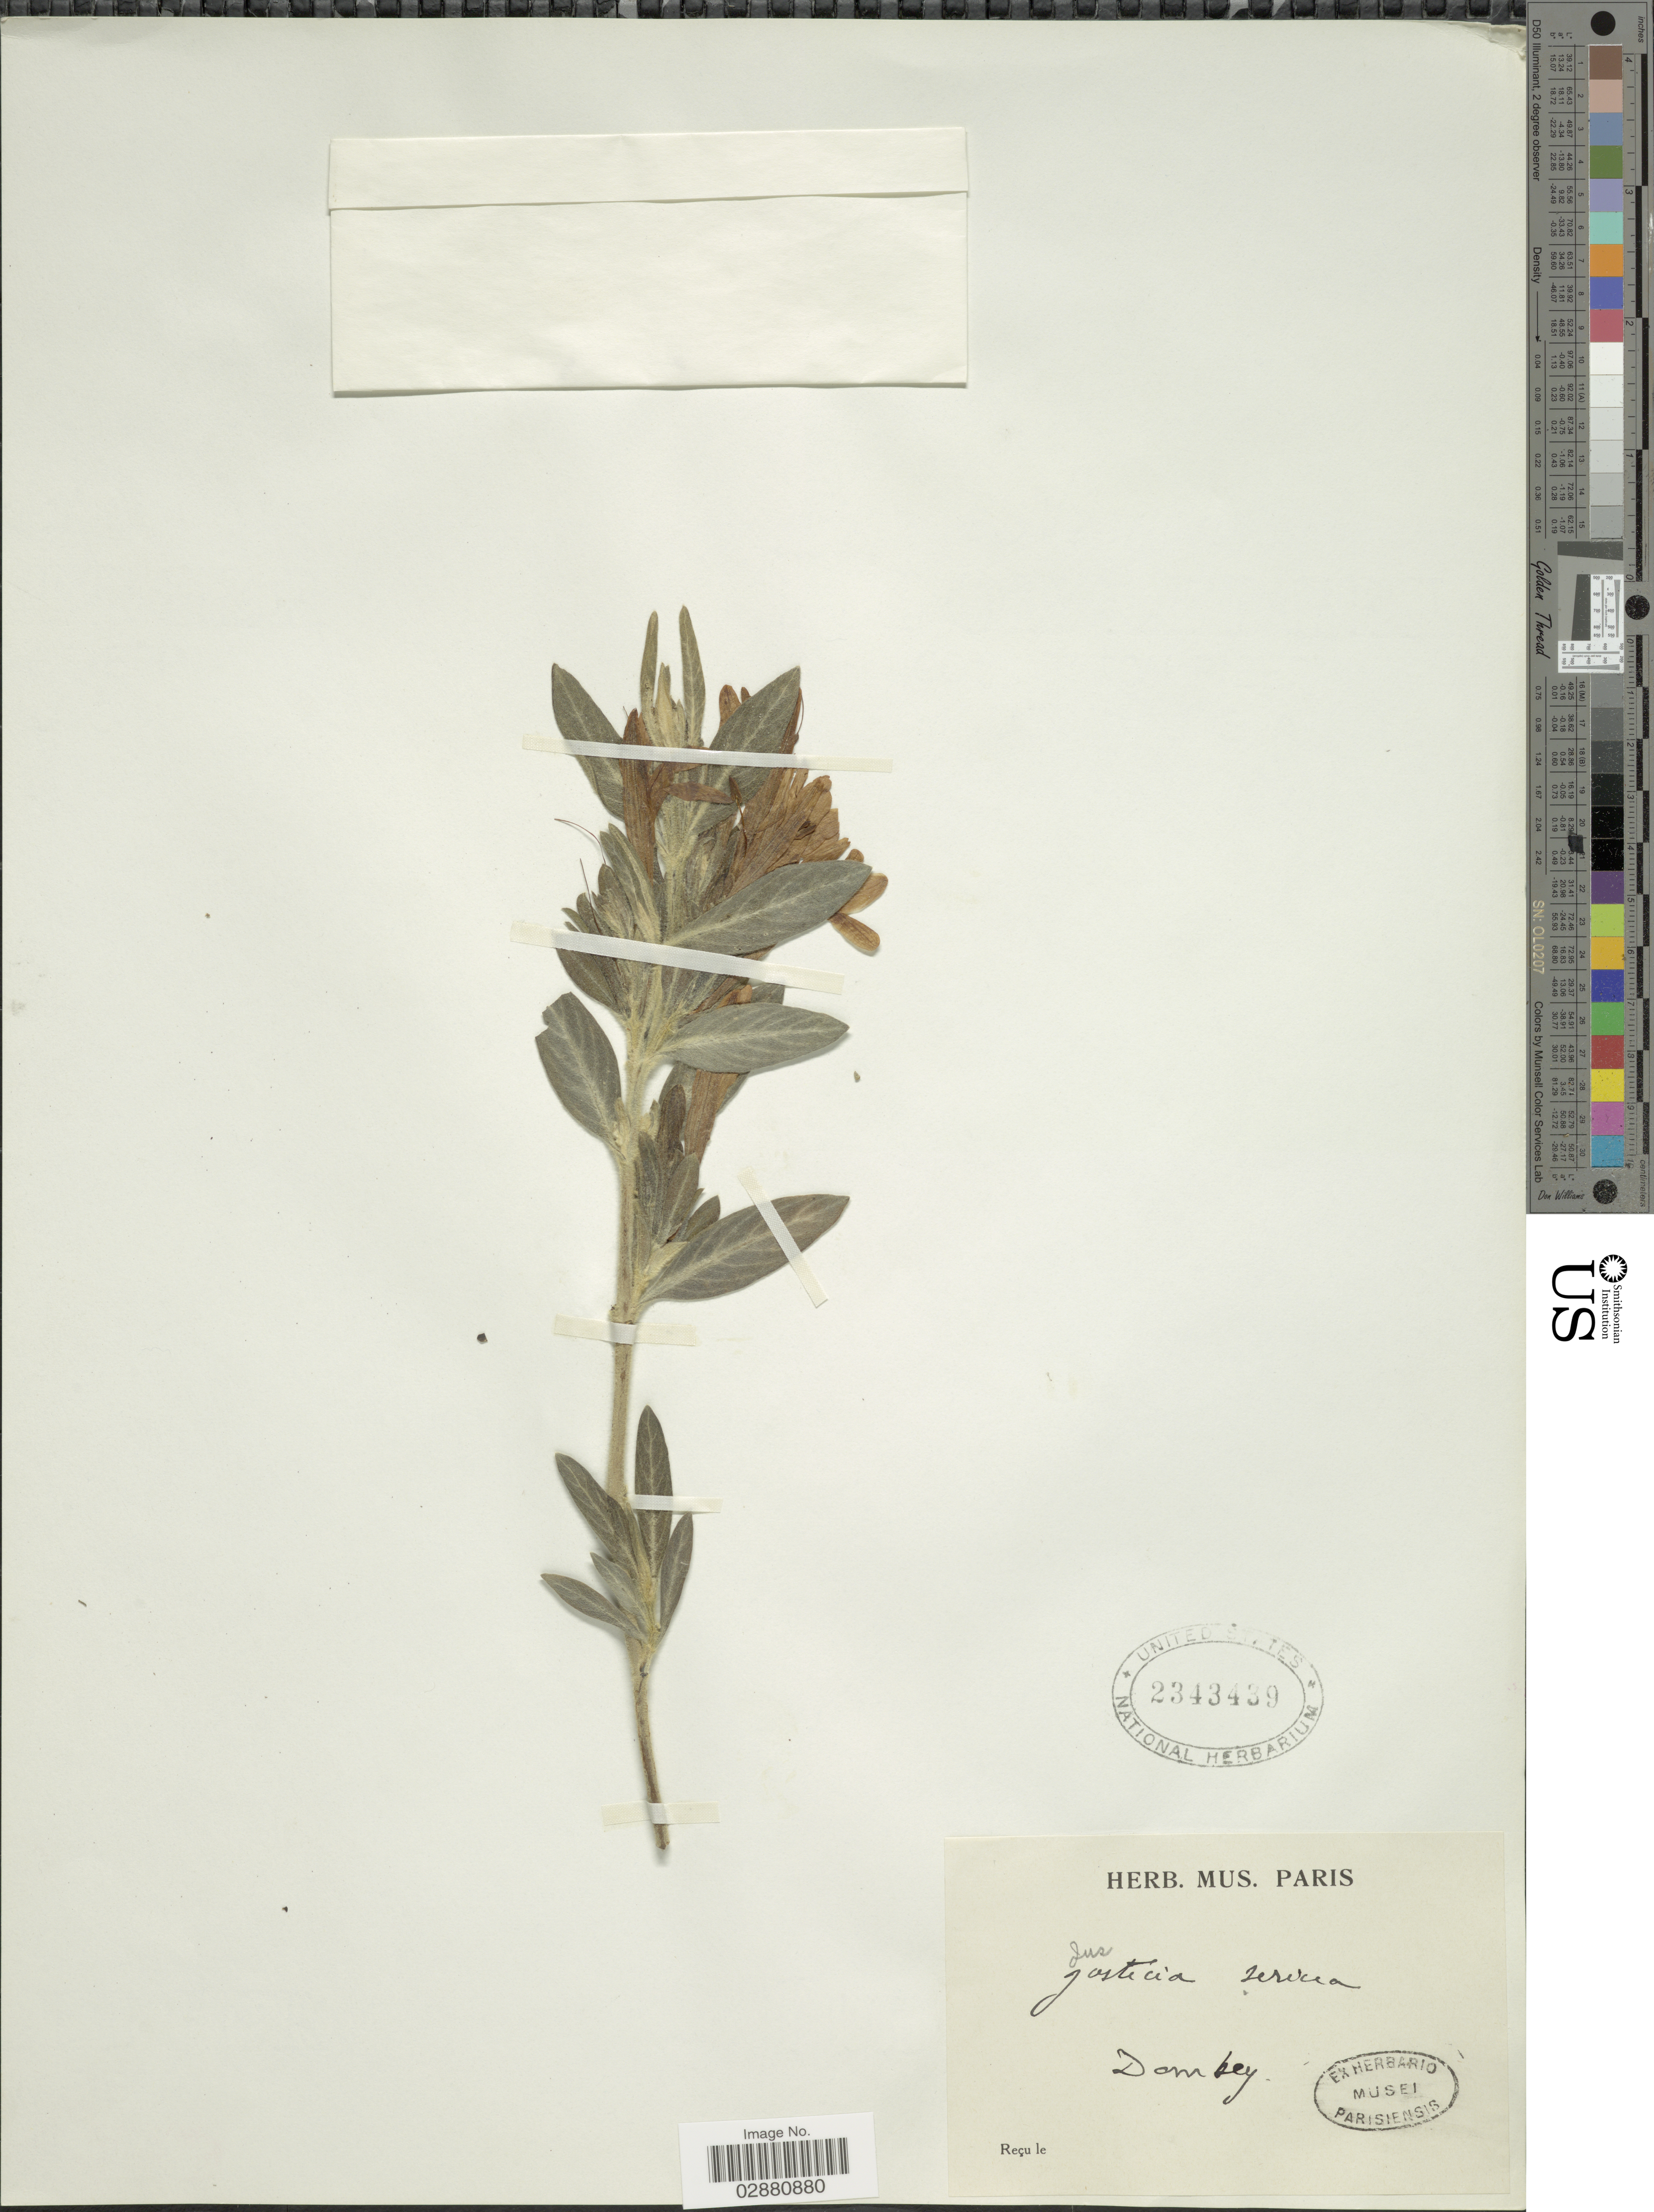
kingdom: Plantae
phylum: Tracheophyta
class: Magnoliopsida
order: Lamiales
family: Acanthaceae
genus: Justicia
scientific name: Justicia sericea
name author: Ruiz & Pav.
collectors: Dombey, --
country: Peru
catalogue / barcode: US 2343439